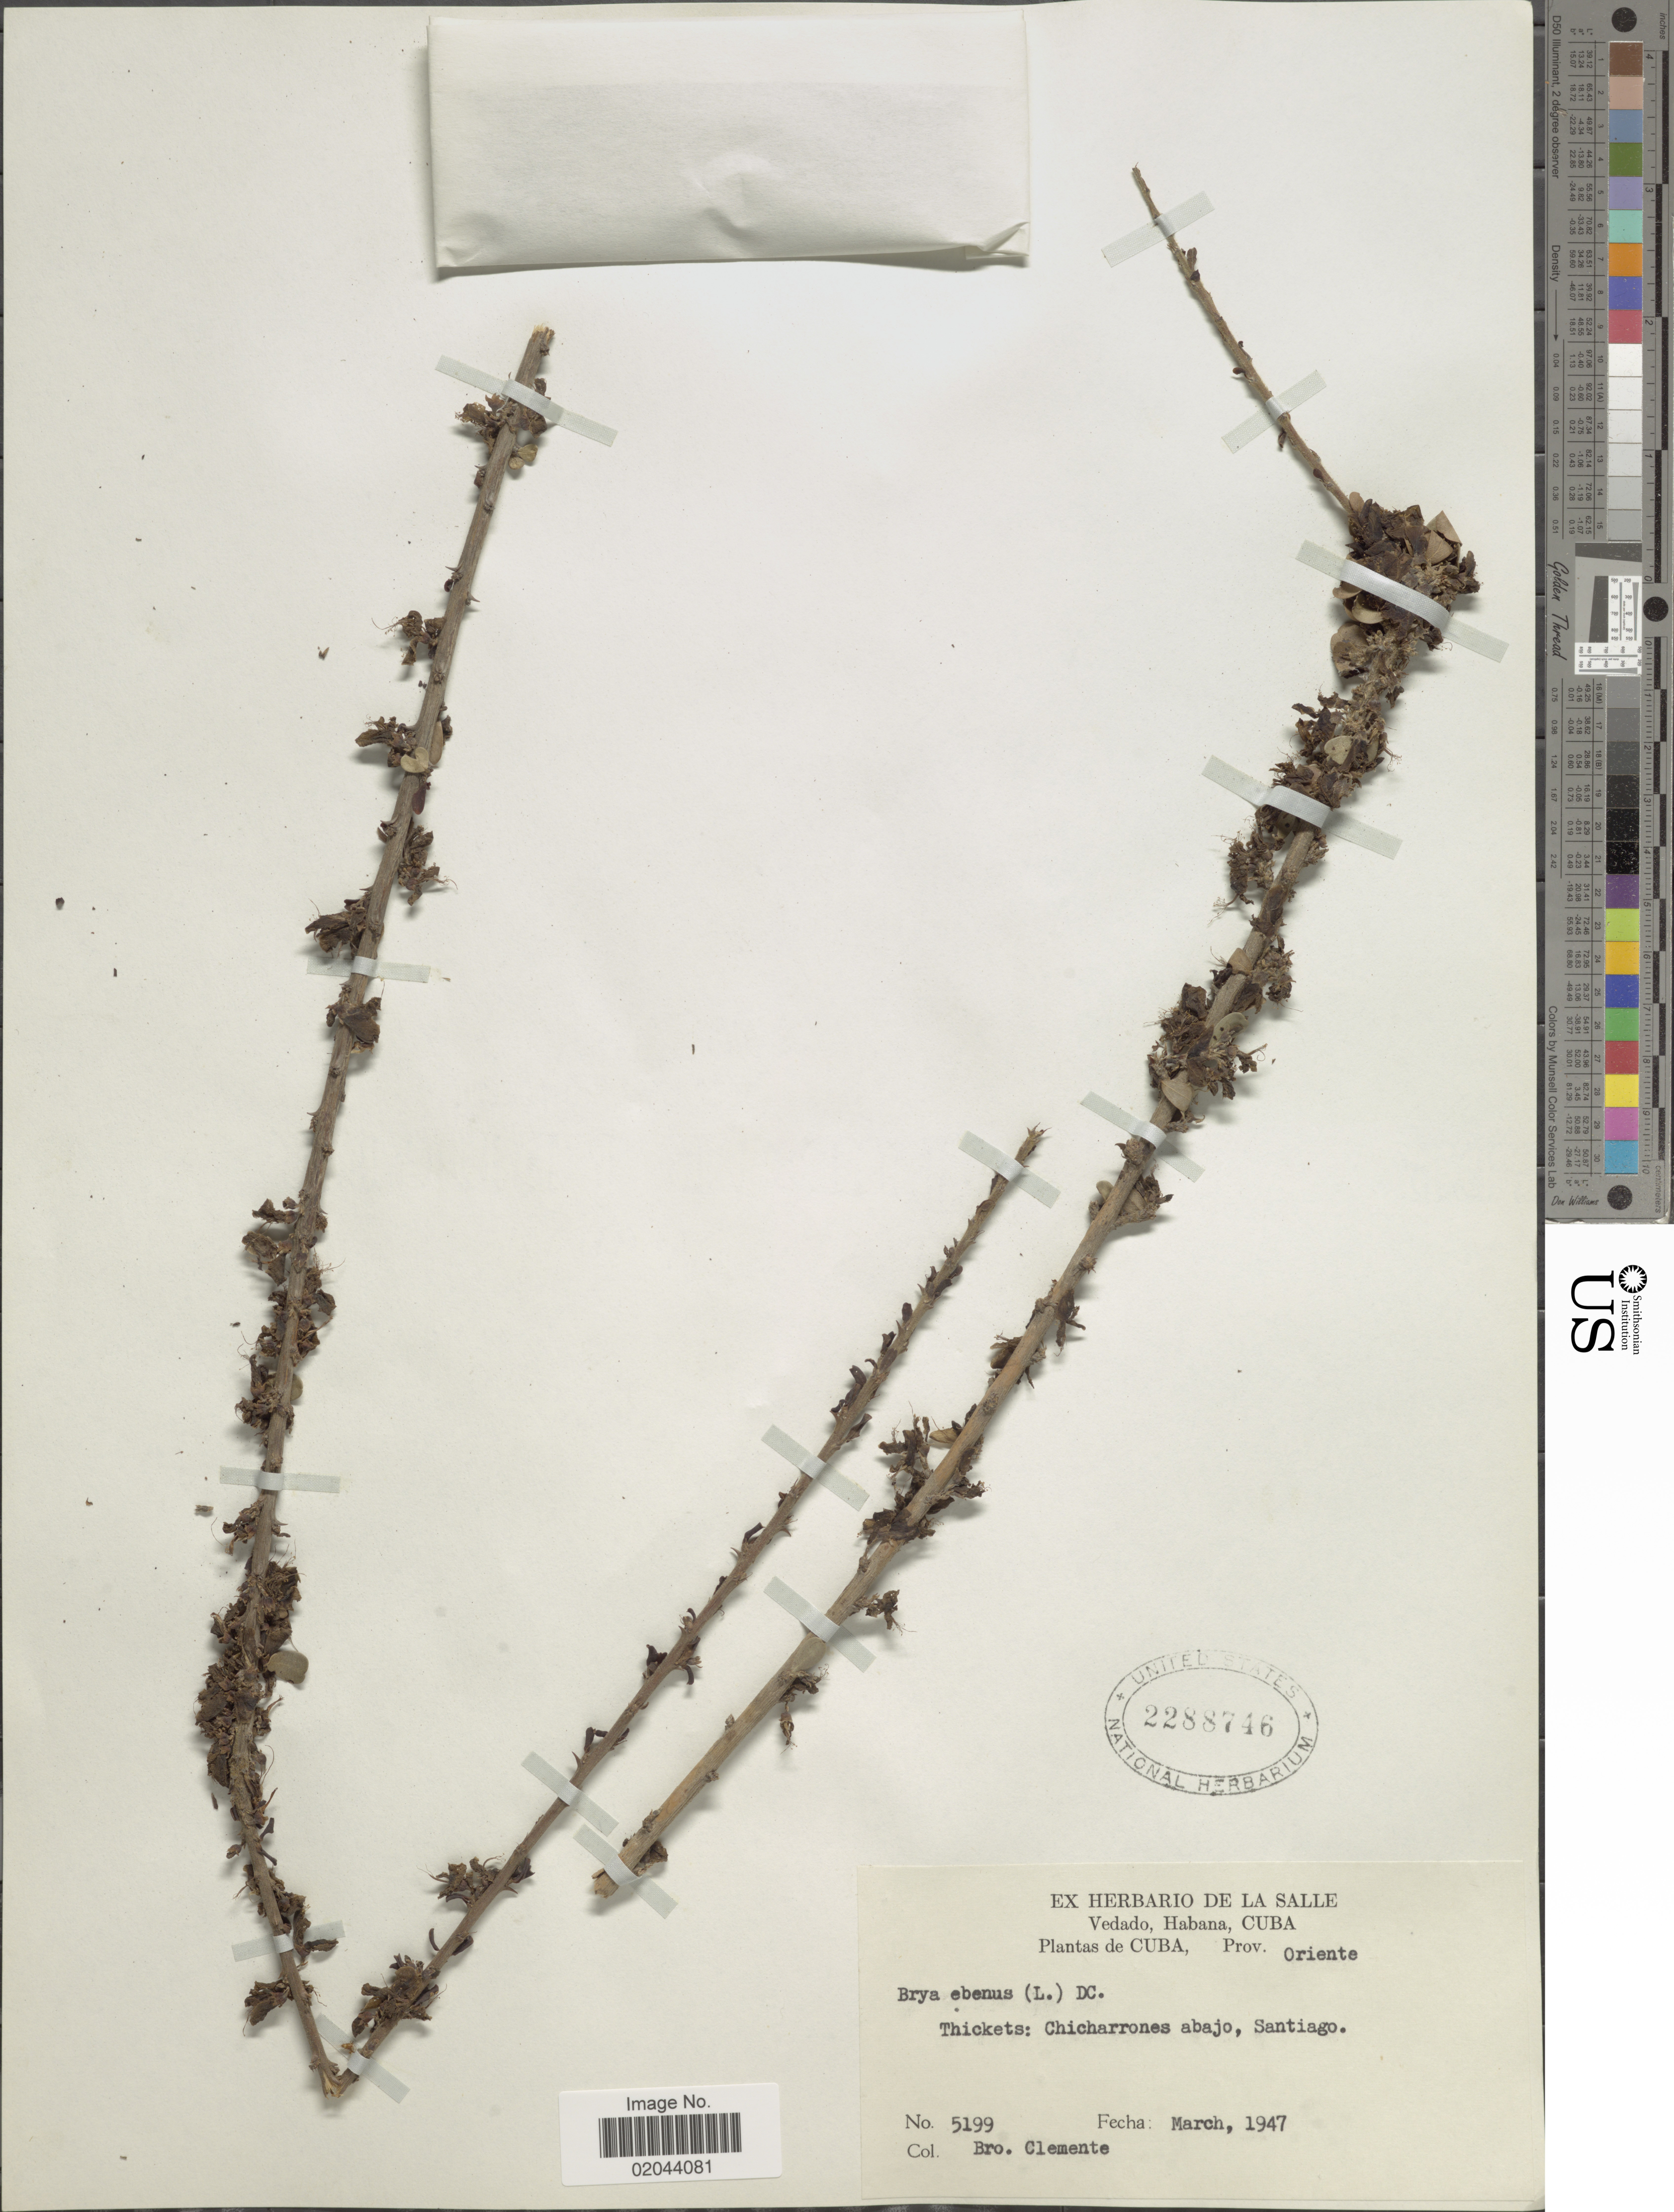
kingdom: Plantae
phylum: Tracheophyta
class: Magnoliopsida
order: Fabales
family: Fabaceae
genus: Brya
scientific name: Brya ebenus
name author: (L.) DC.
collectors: Bro. Clemente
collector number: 5199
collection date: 1947-03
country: Cuba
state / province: Oriente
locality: Thickets: Chicharrones abajo, Santiago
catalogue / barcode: US 2288746